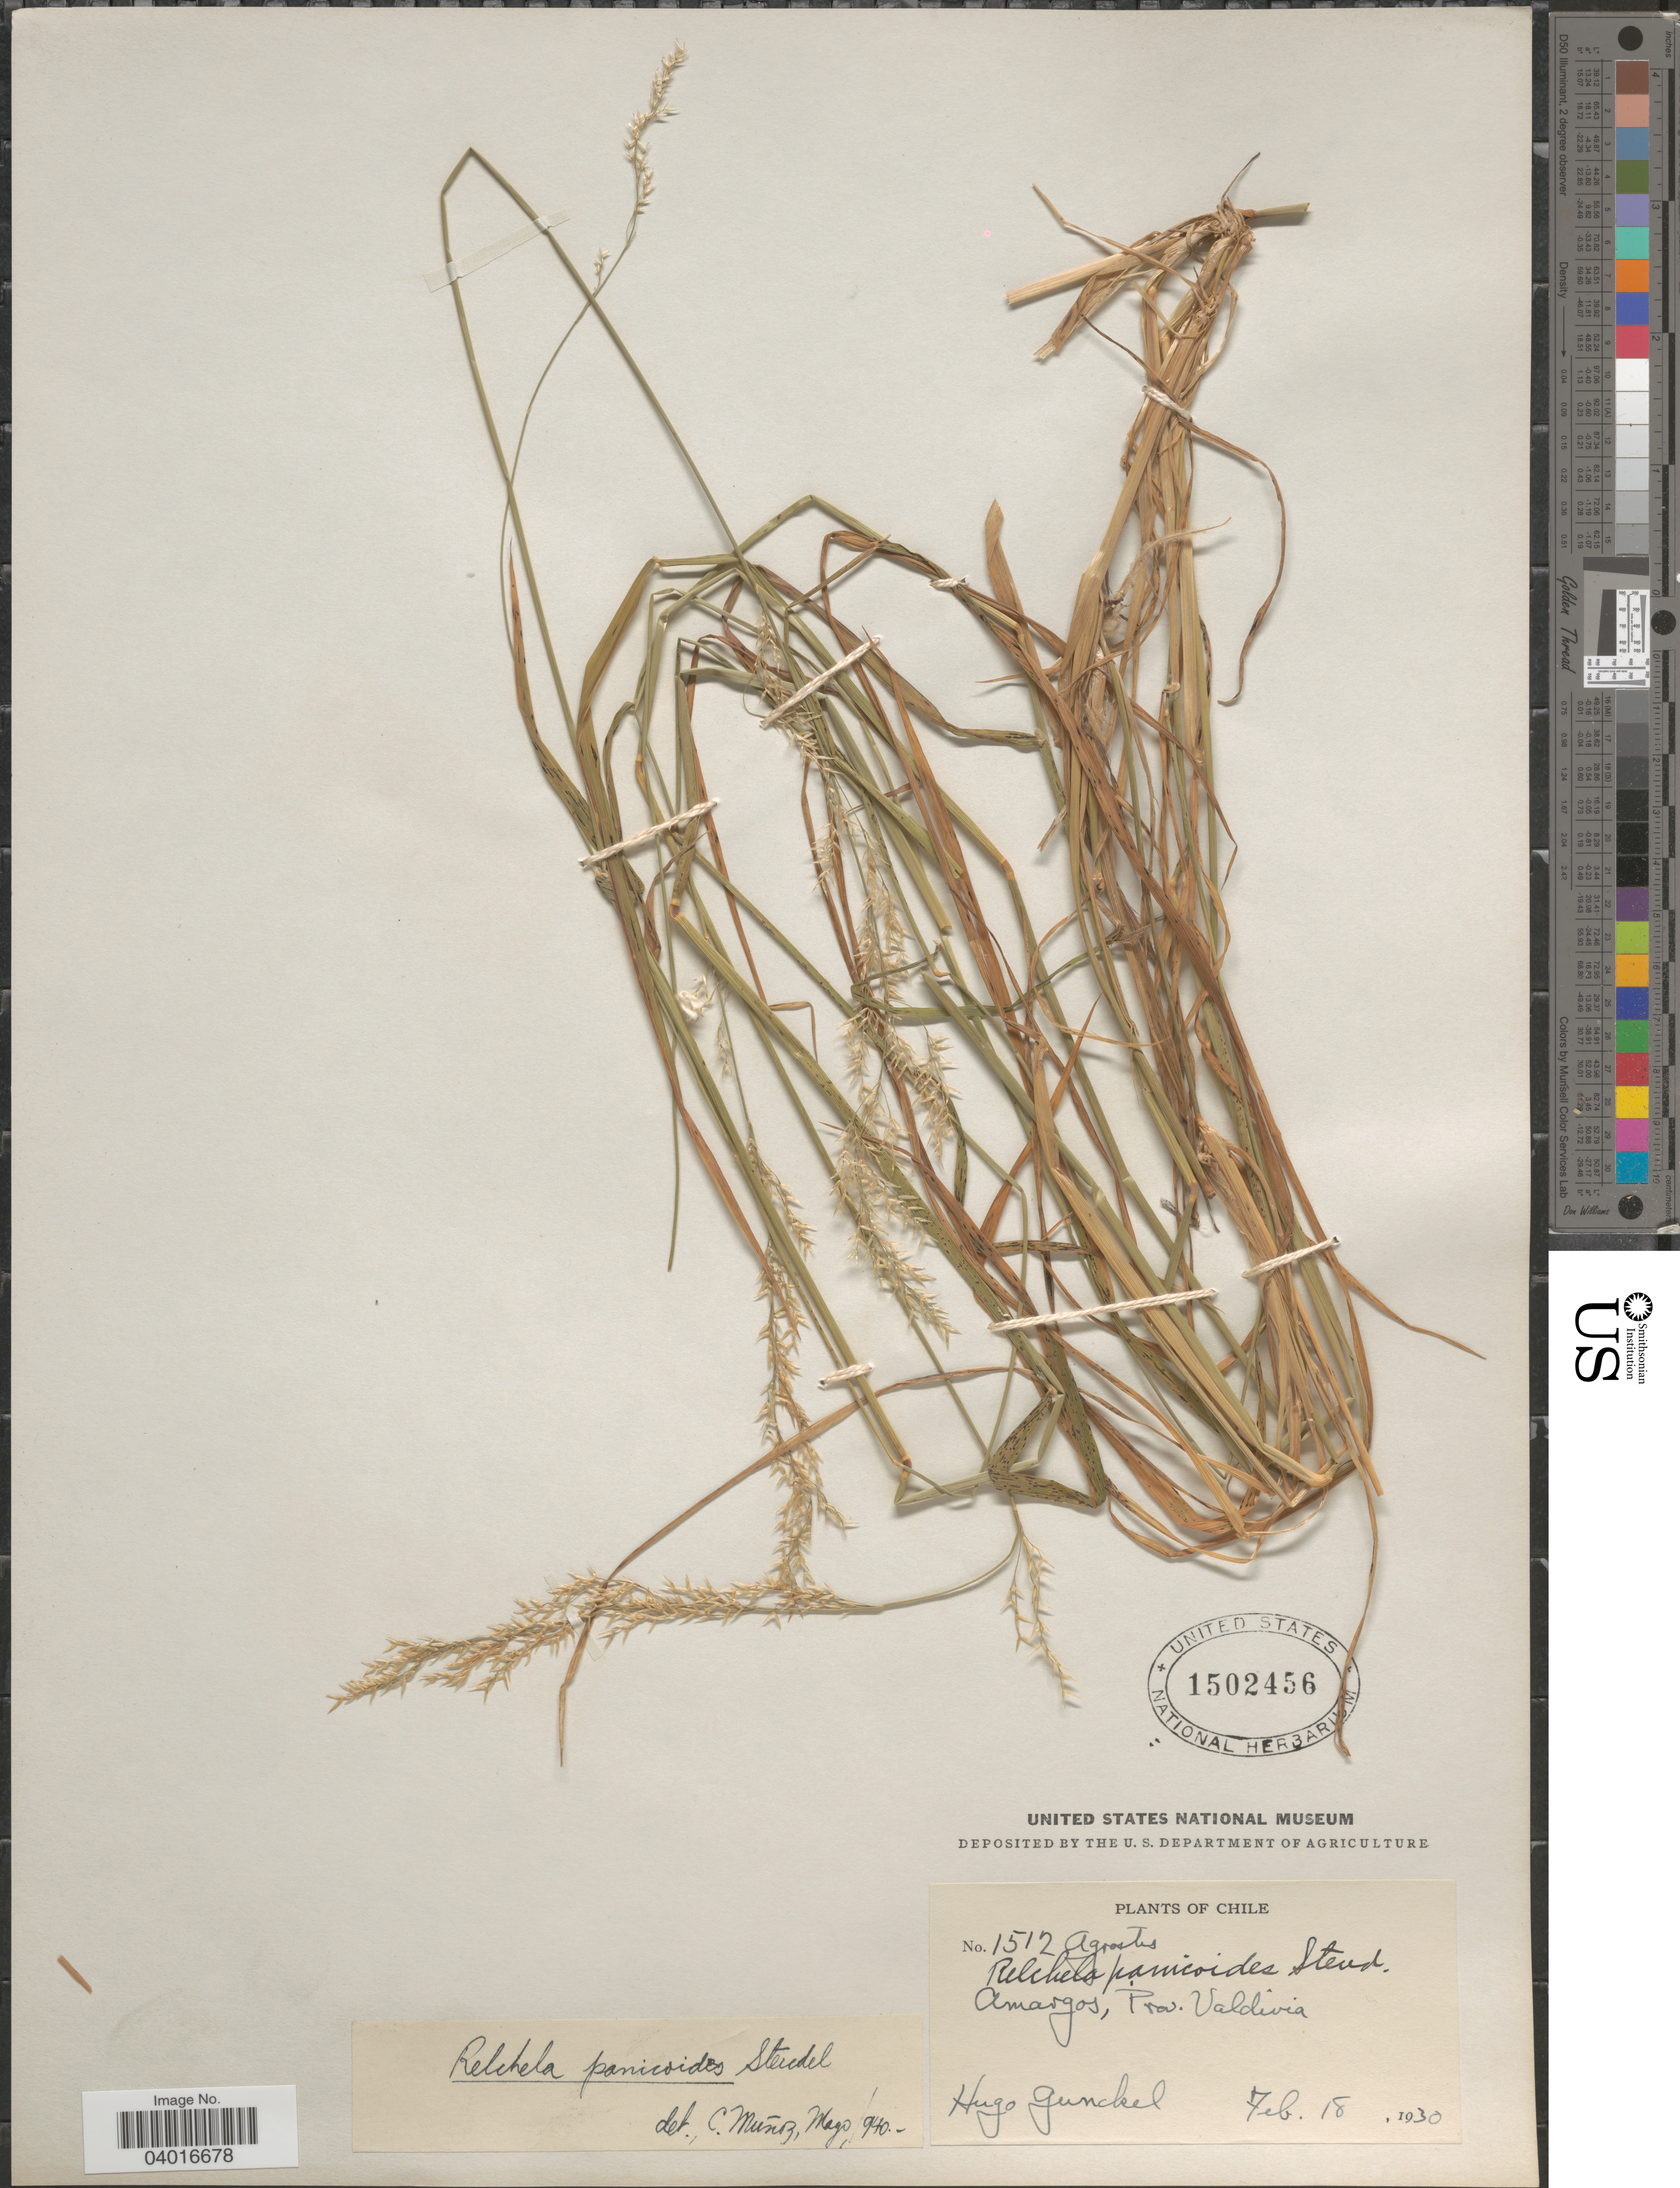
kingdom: Plantae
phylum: Tracheophyta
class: Liliopsida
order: Poales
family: Poaceae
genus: Relchela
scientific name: Relchela panicoides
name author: Steud.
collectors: H. Gunckel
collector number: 1512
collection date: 1930-02-18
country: Chile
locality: Amargos, Prov. Valdivia.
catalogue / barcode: US 1502456